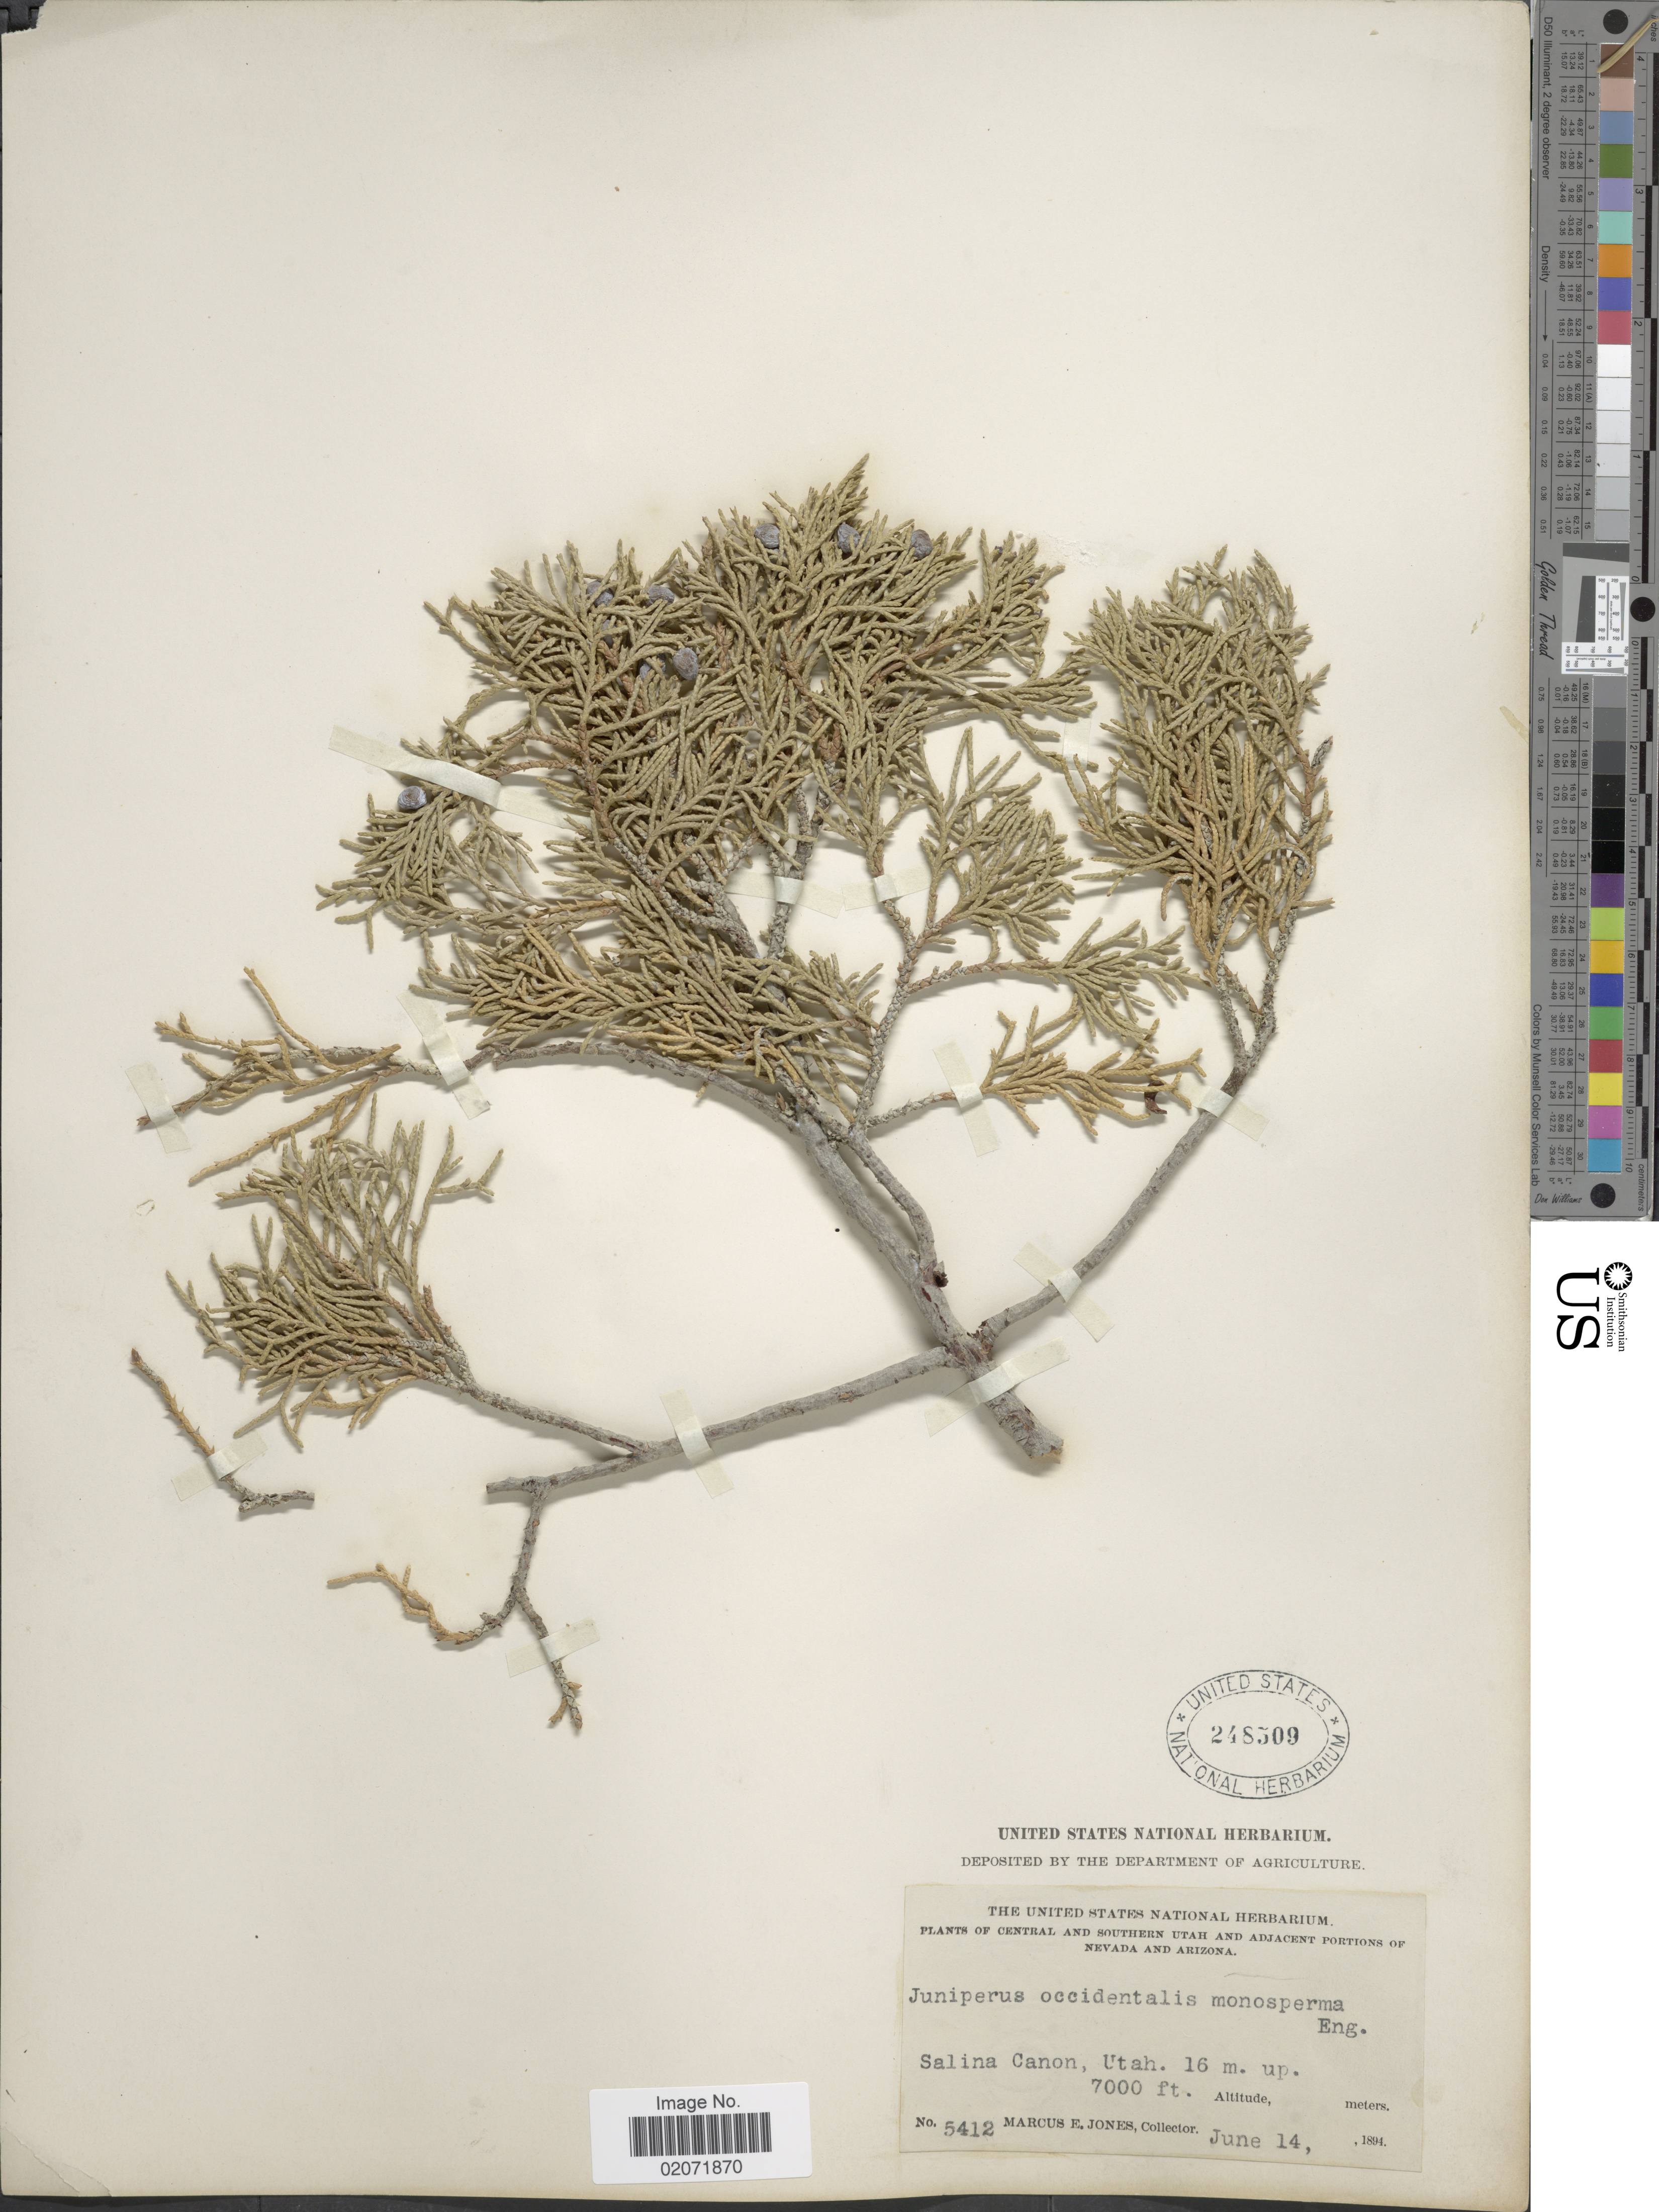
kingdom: Plantae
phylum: Tracheophyta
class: Pinopsida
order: Pinales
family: Cupressaceae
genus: Juniperus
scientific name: Juniperus scopulorum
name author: Sarg.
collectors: M. E. Jones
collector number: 5412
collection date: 1894-06-14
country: United States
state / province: Utah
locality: Central and Southern Utah and Adjacent Portions of Nevada and Arizona, Salina Canon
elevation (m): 2134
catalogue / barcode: US 248509